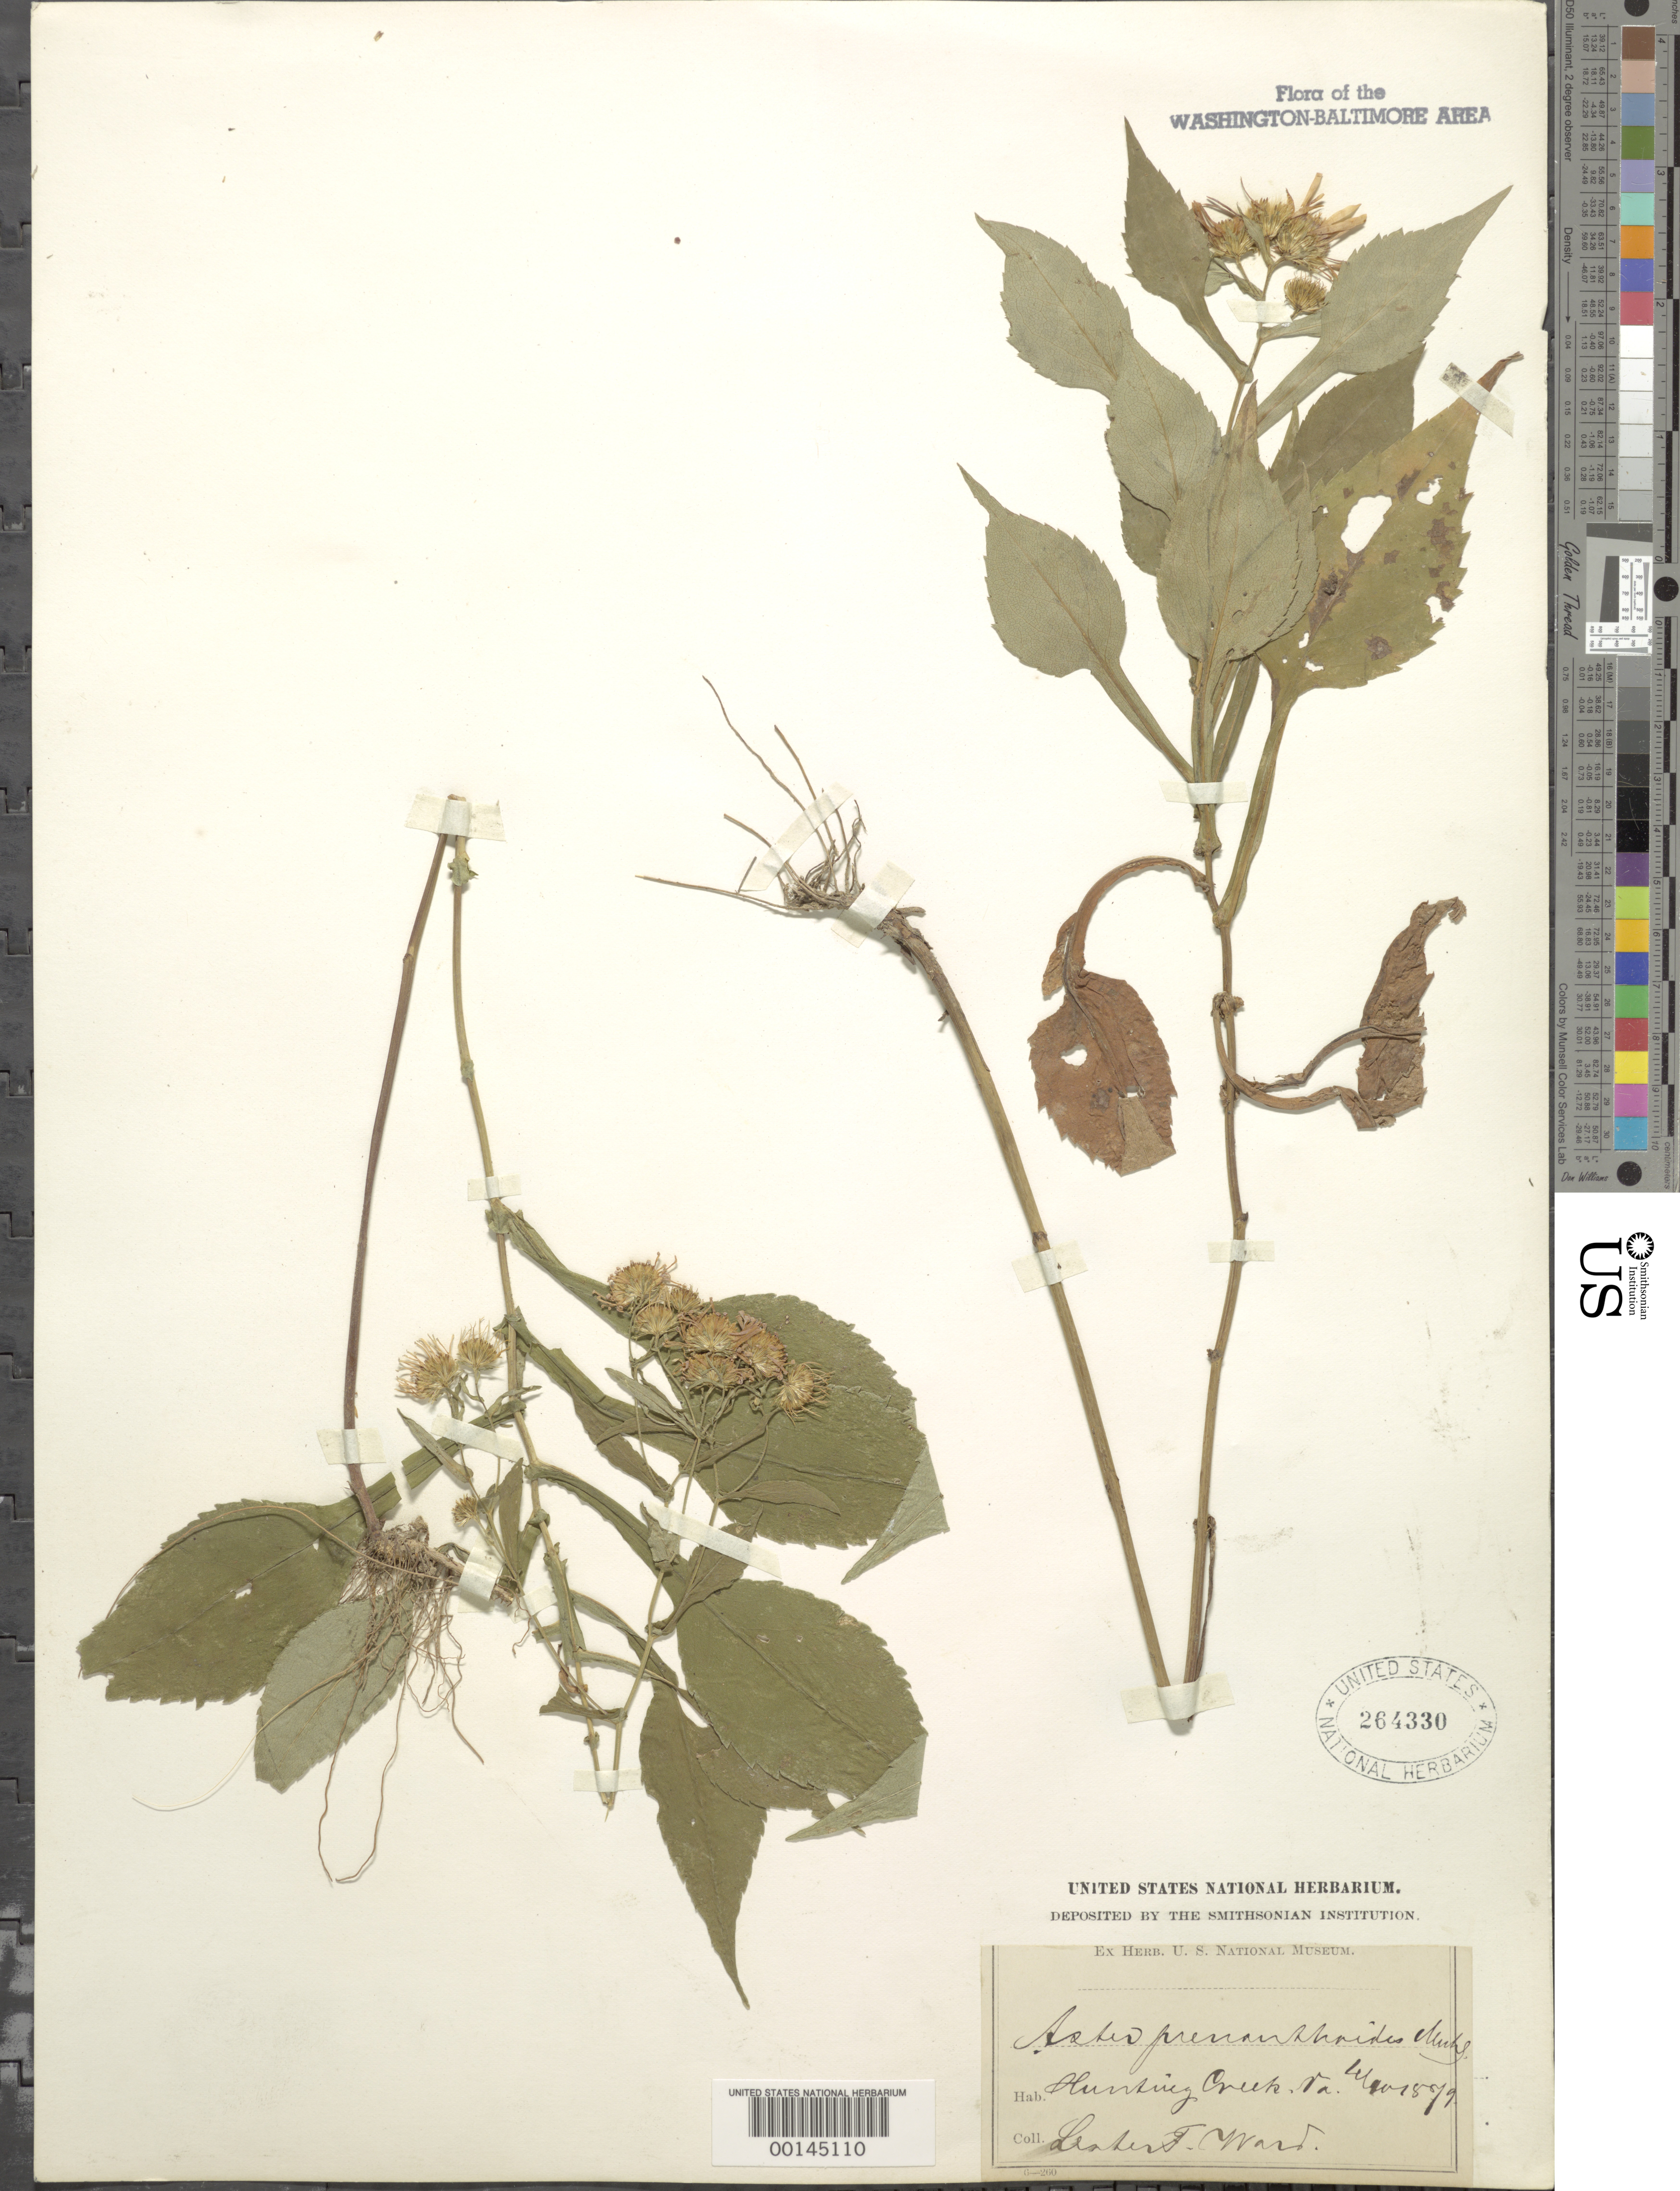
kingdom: Plantae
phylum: Tracheophyta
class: Magnoliopsida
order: Asterales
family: Asteraceae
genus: Symphyotrichum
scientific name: Symphyotrichum prenanthoides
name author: (Muhl. ex Willd.) G.L. Nesom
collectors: L. F. Ward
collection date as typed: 1879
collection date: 1879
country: United States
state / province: Virginia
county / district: Fairfax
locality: Hunting Creek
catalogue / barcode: US 264330